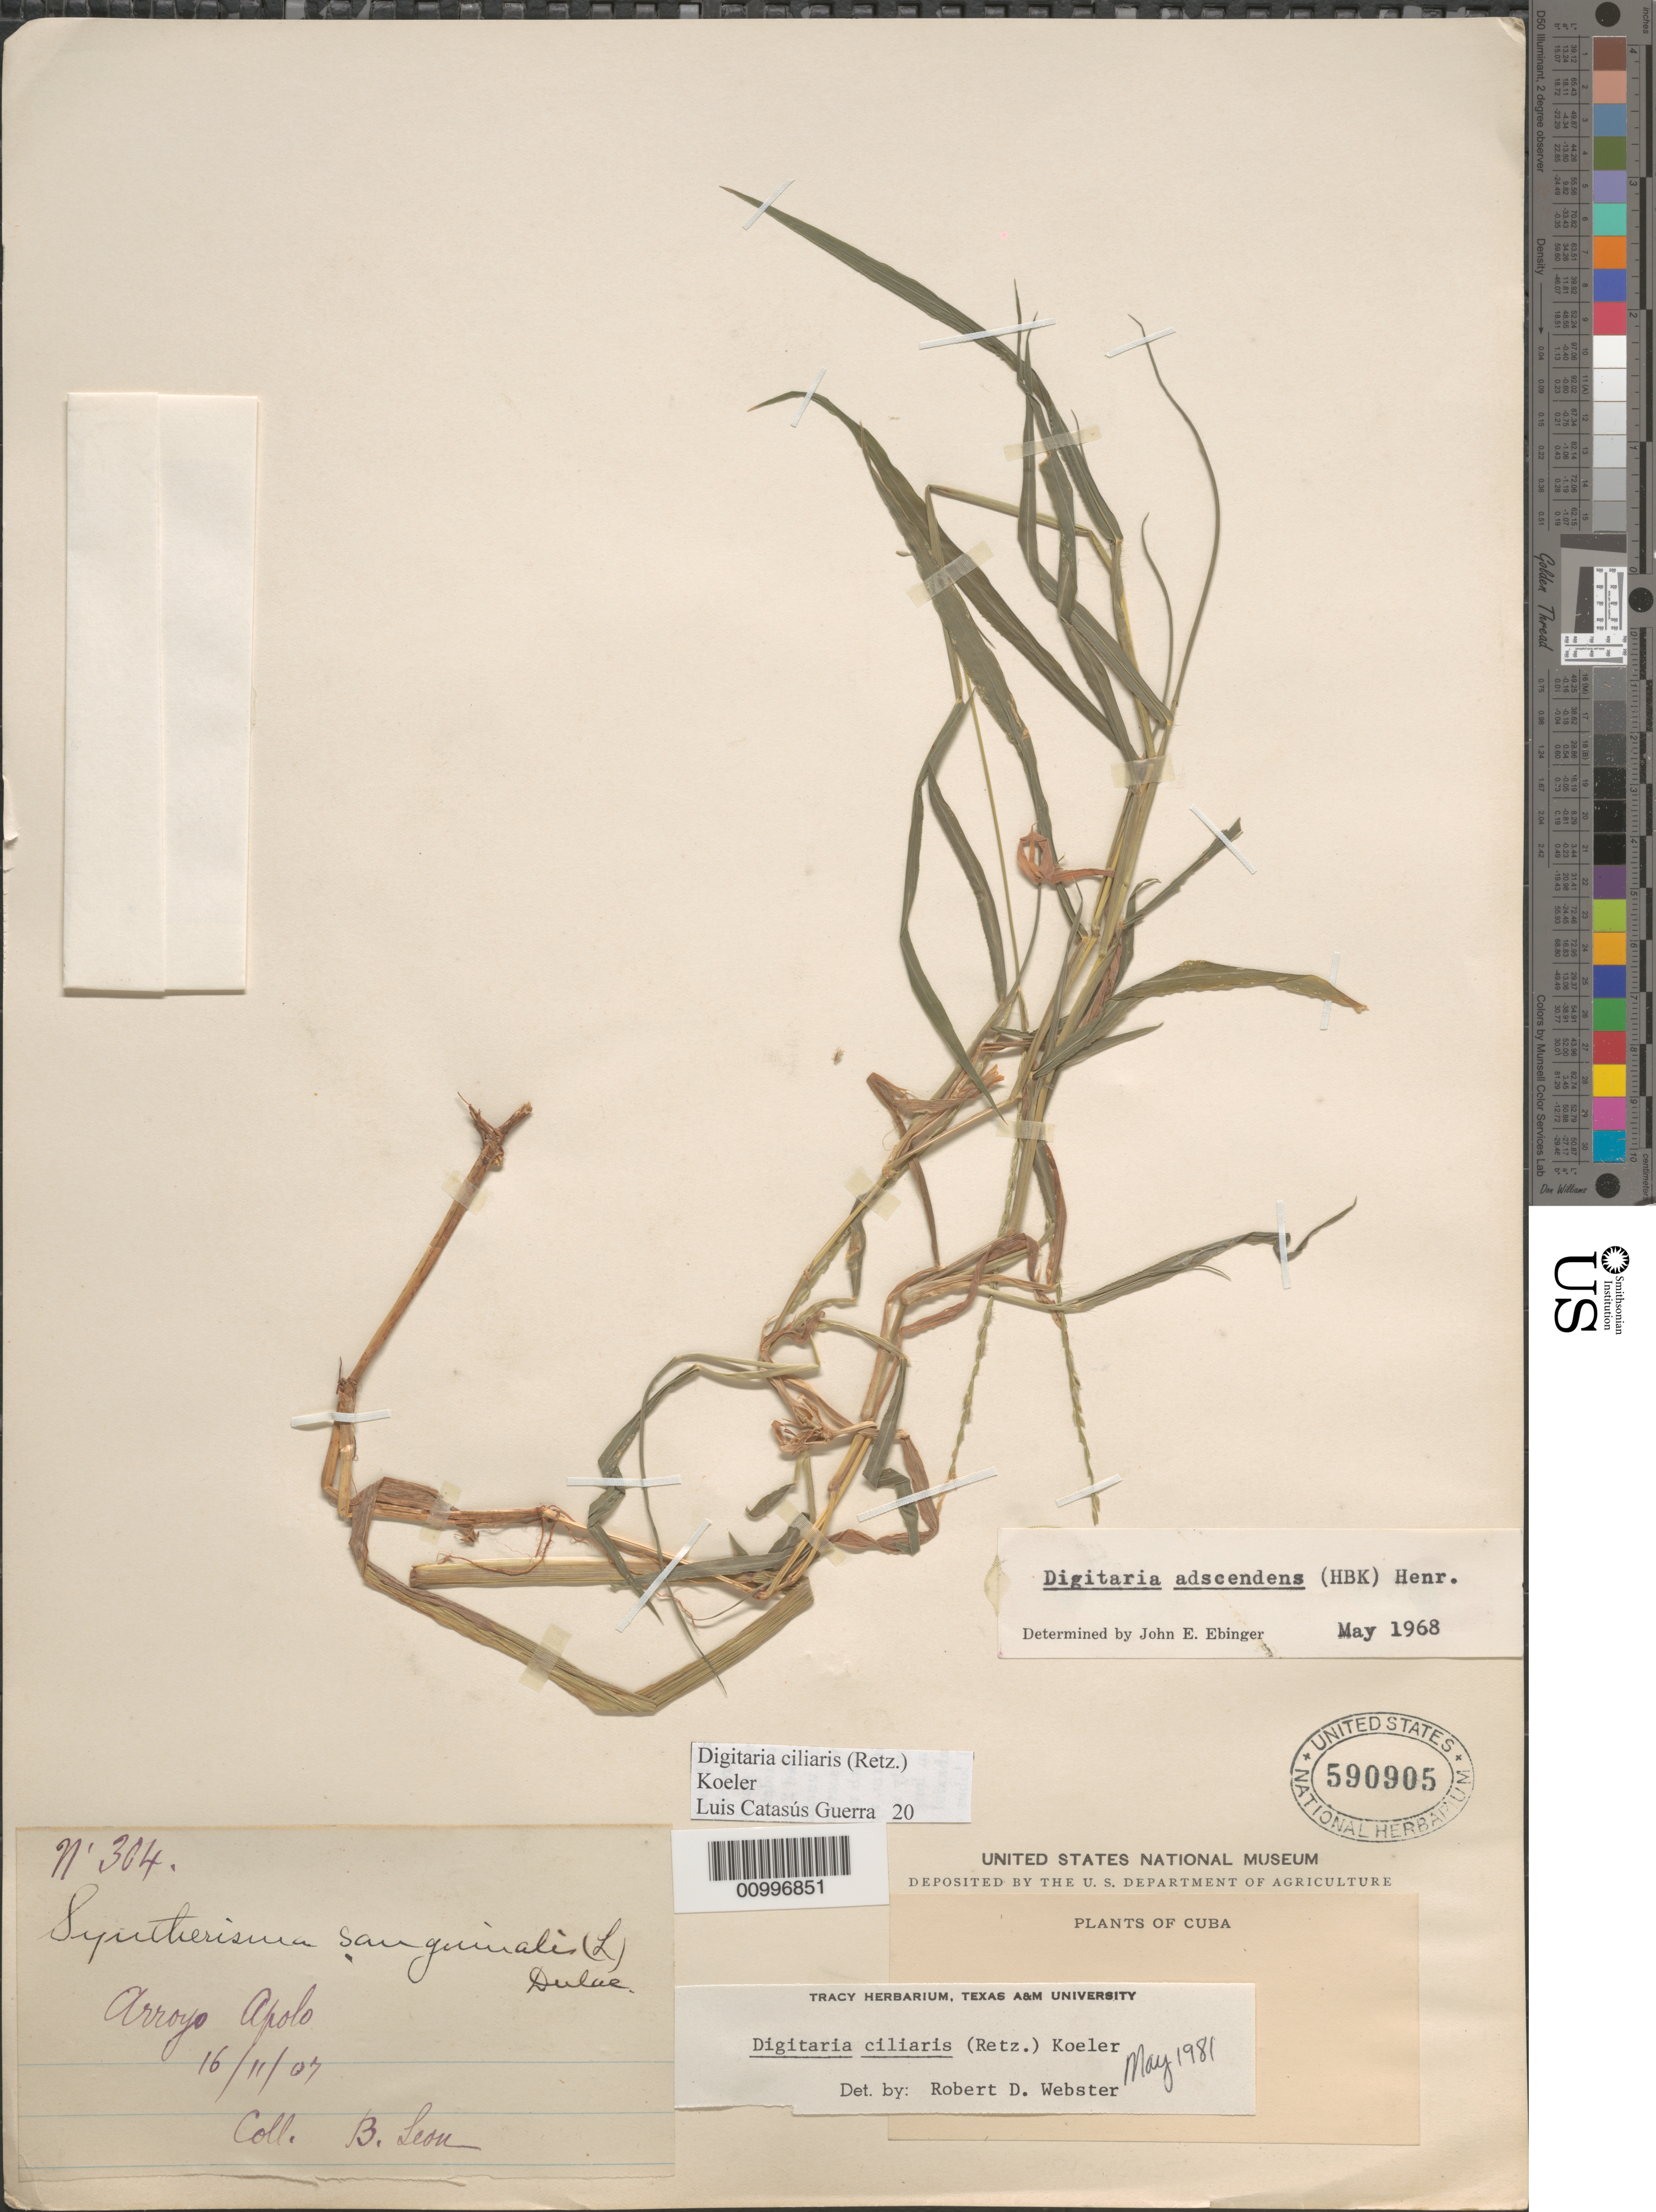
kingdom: Plantae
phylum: Tracheophyta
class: Liliopsida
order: Poales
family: Poaceae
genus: Digitaria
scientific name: Digitaria ciliaris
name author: (Retz.) Koeler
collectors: Bro. León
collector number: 304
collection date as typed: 16 Nov 1907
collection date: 1907-11-16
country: Cuba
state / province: La Habana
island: Cuba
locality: Arroyo Apolo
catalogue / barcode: US 590905